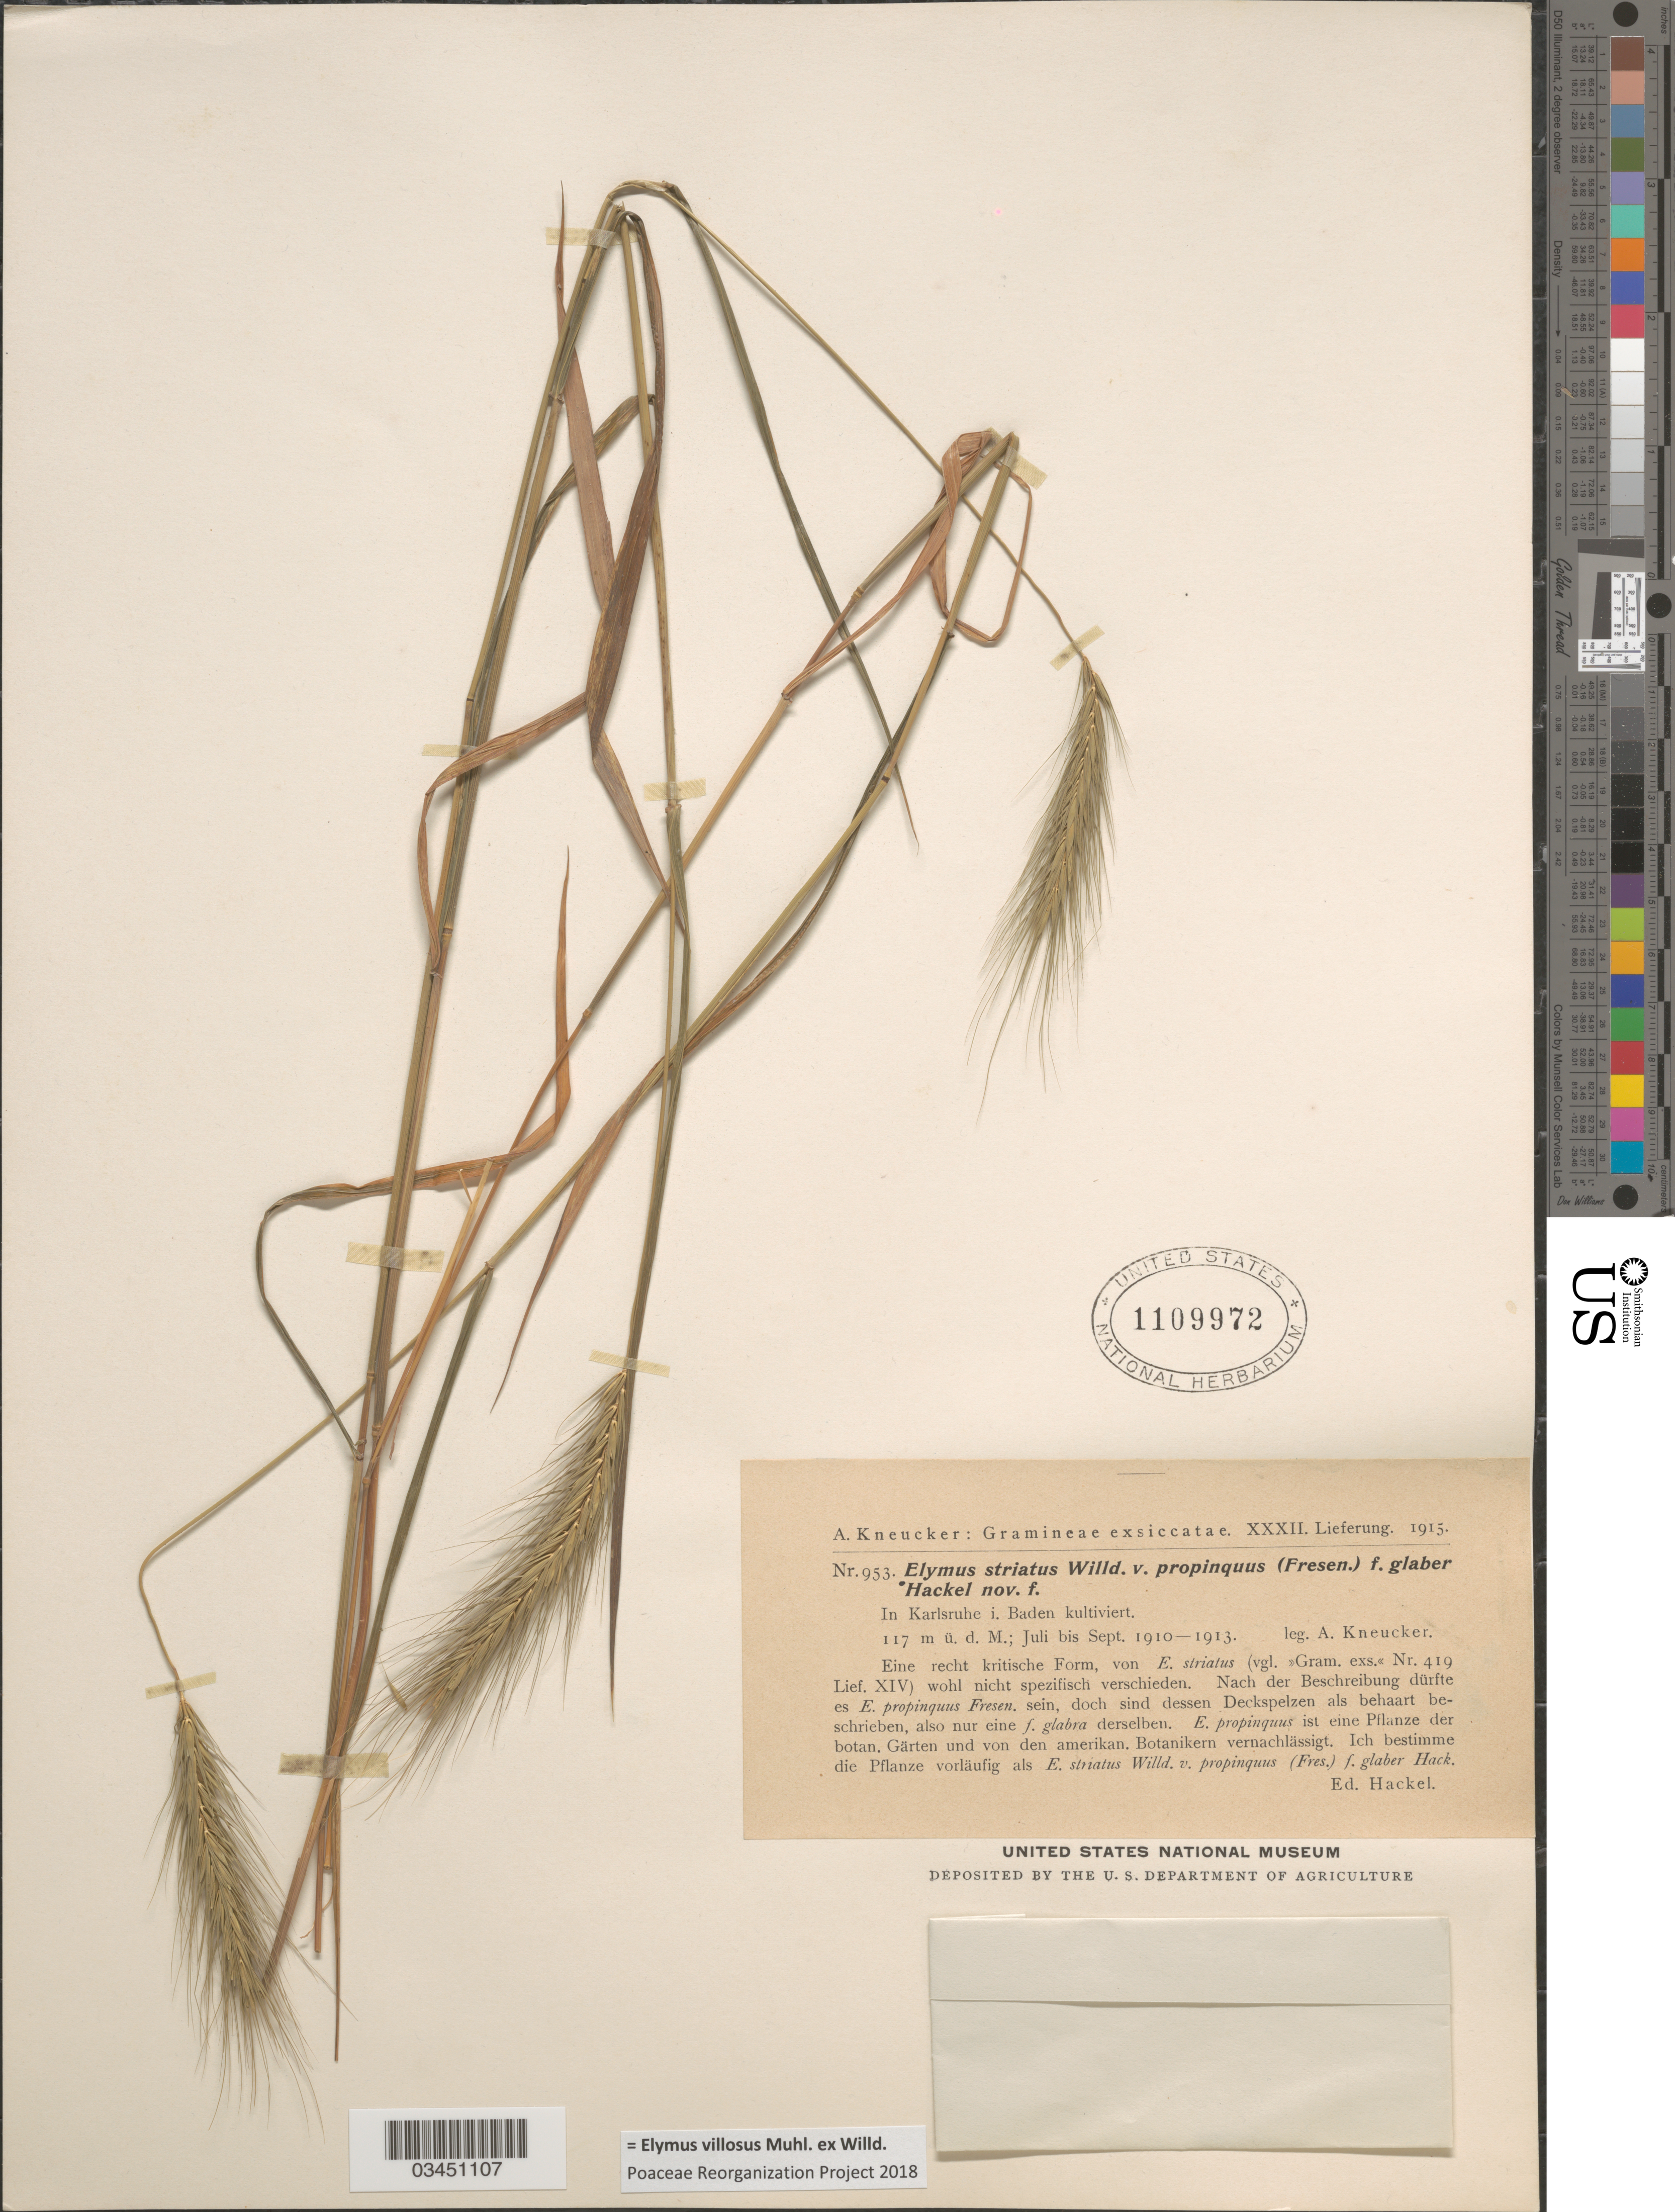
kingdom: Plantae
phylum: Tracheophyta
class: Liliopsida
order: Poales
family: Poaceae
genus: Elymus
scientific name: Elymus villosus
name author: Muhl. ex Willd.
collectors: A. Kneucker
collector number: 953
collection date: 1910-07/1913-09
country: Germany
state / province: Baden-Württemberg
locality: In Karlsruhe i. Baden kultiviert.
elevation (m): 117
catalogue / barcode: US 1109972